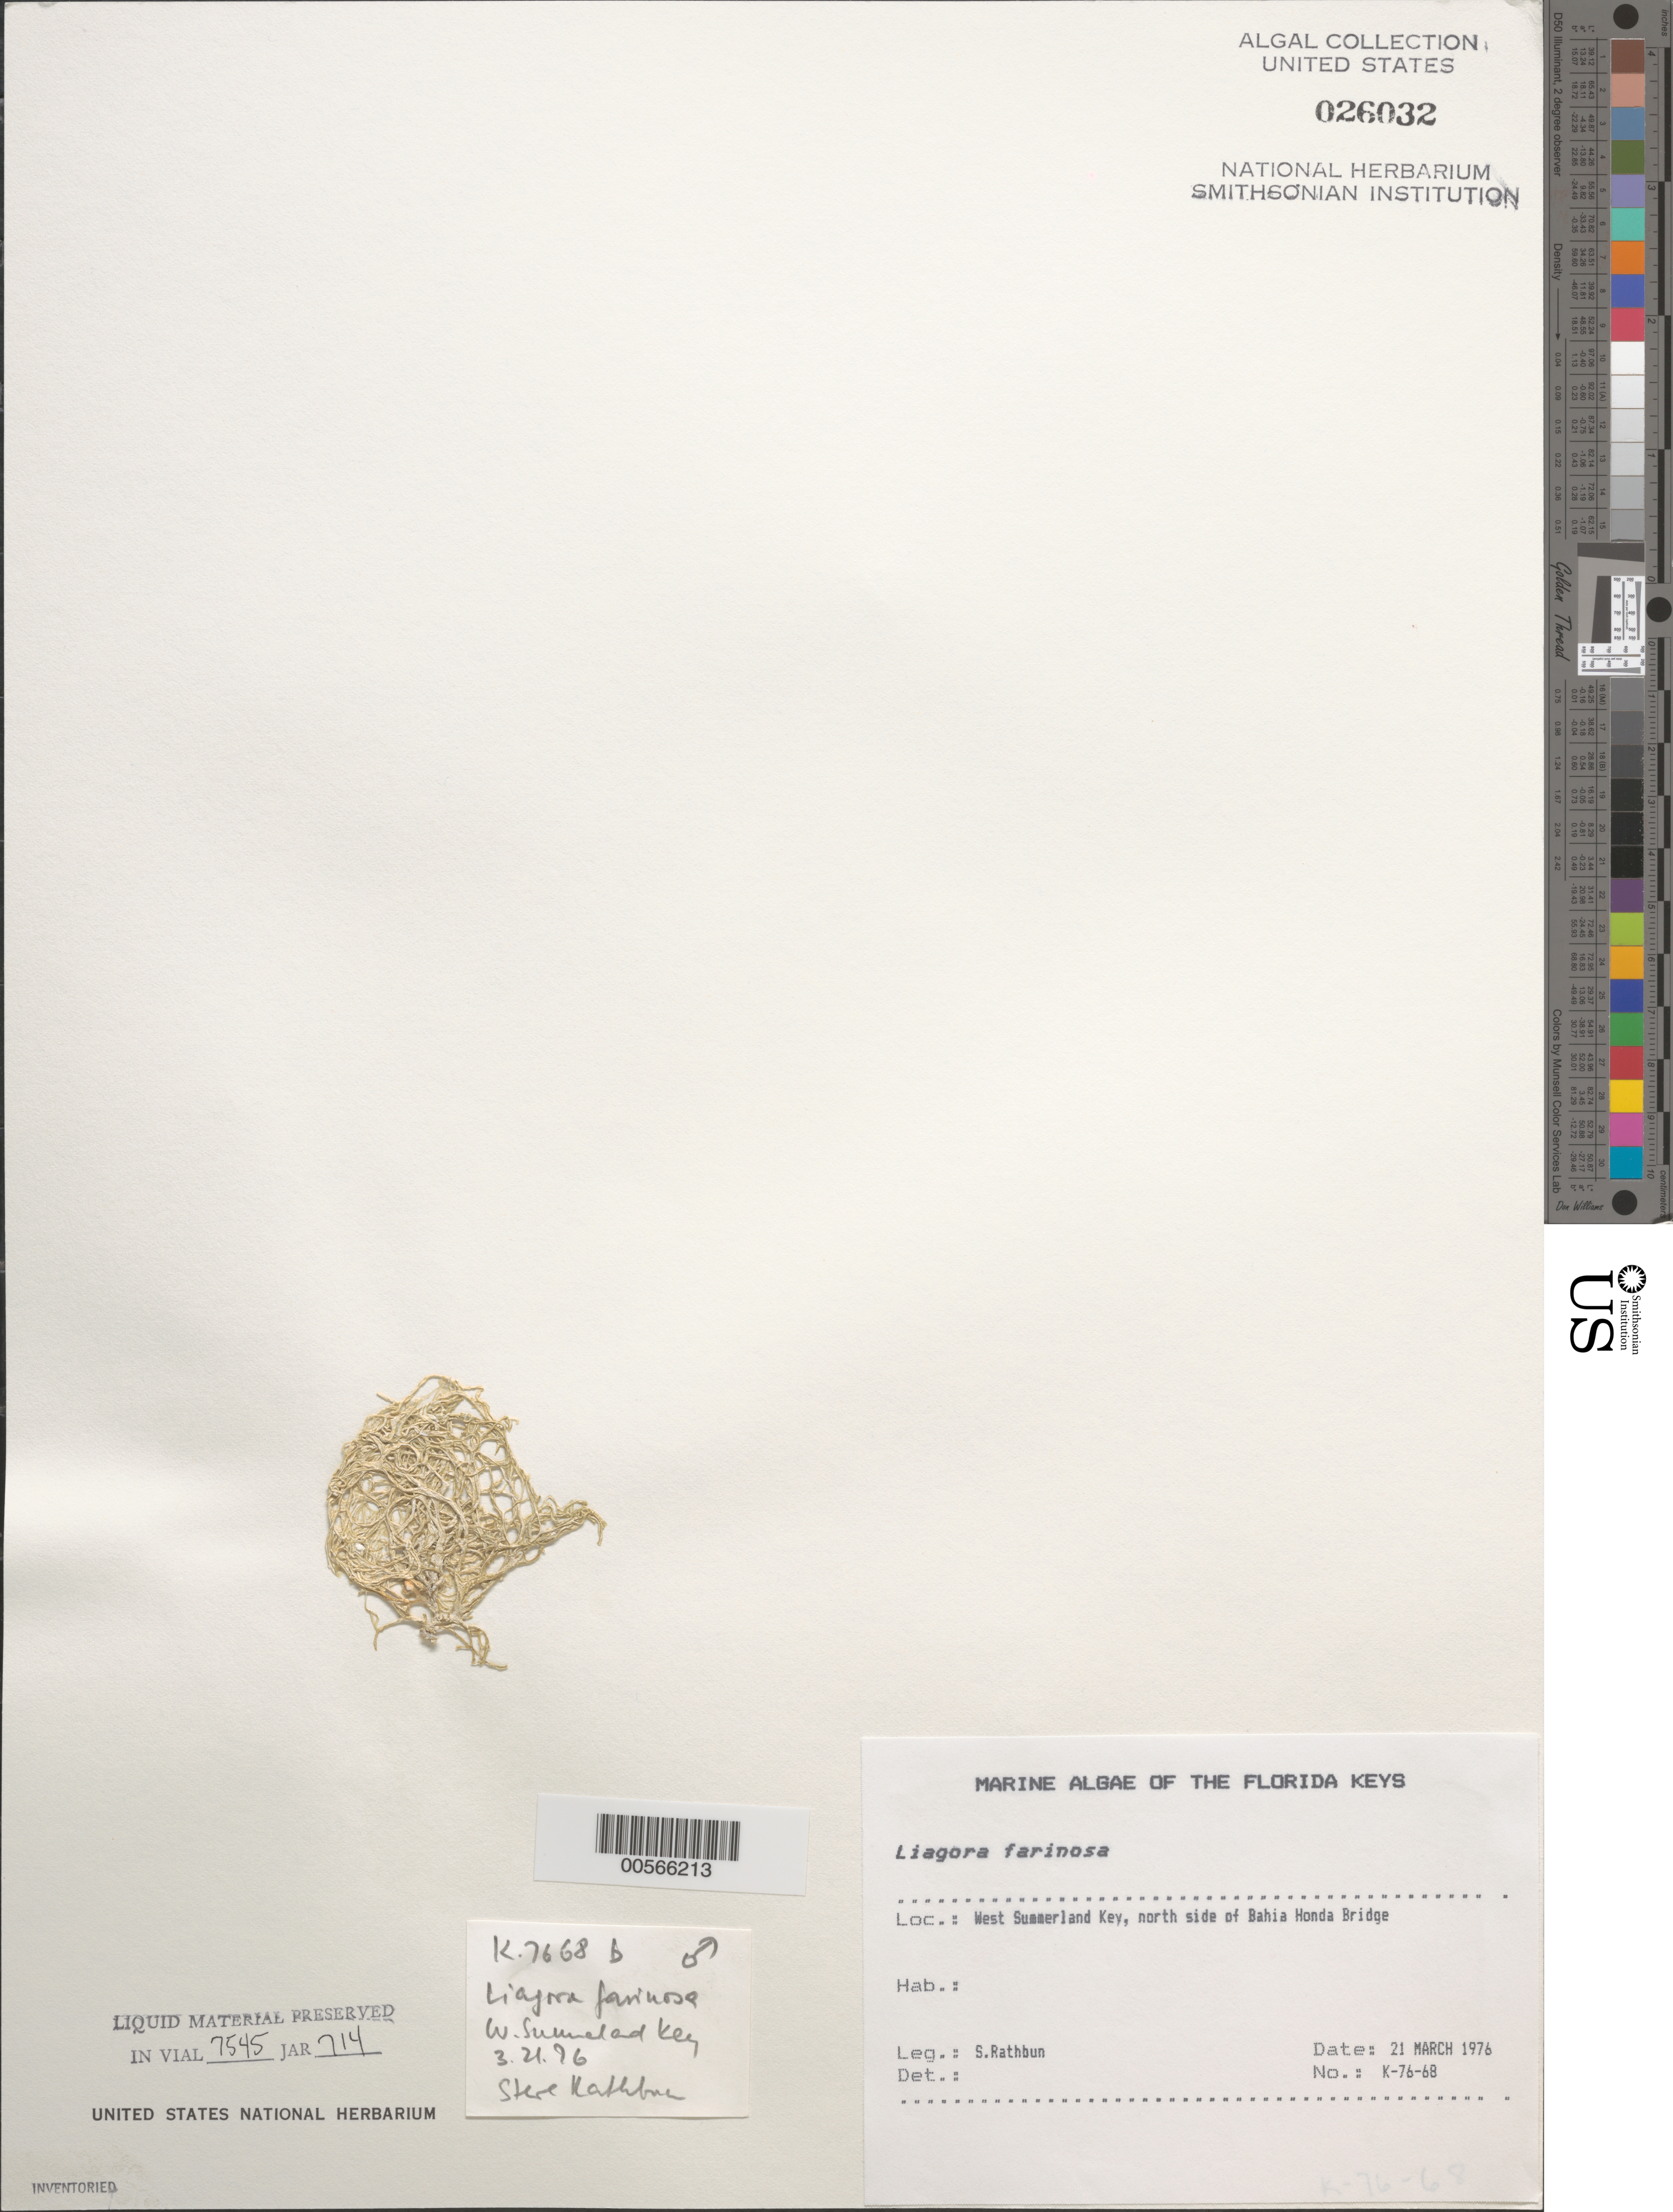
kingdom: Plantae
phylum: Rhodophyta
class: Florideophyceae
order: Nemaliales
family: Liagoraceae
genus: Liagora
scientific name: Liagora farinosa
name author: J.V.Lamouroux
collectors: S. Ruthbun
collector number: K-76-68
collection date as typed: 21 Mar 1976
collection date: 1976-03-21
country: United States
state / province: Florida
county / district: Monroe County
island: West Summerland Key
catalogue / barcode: US 26032